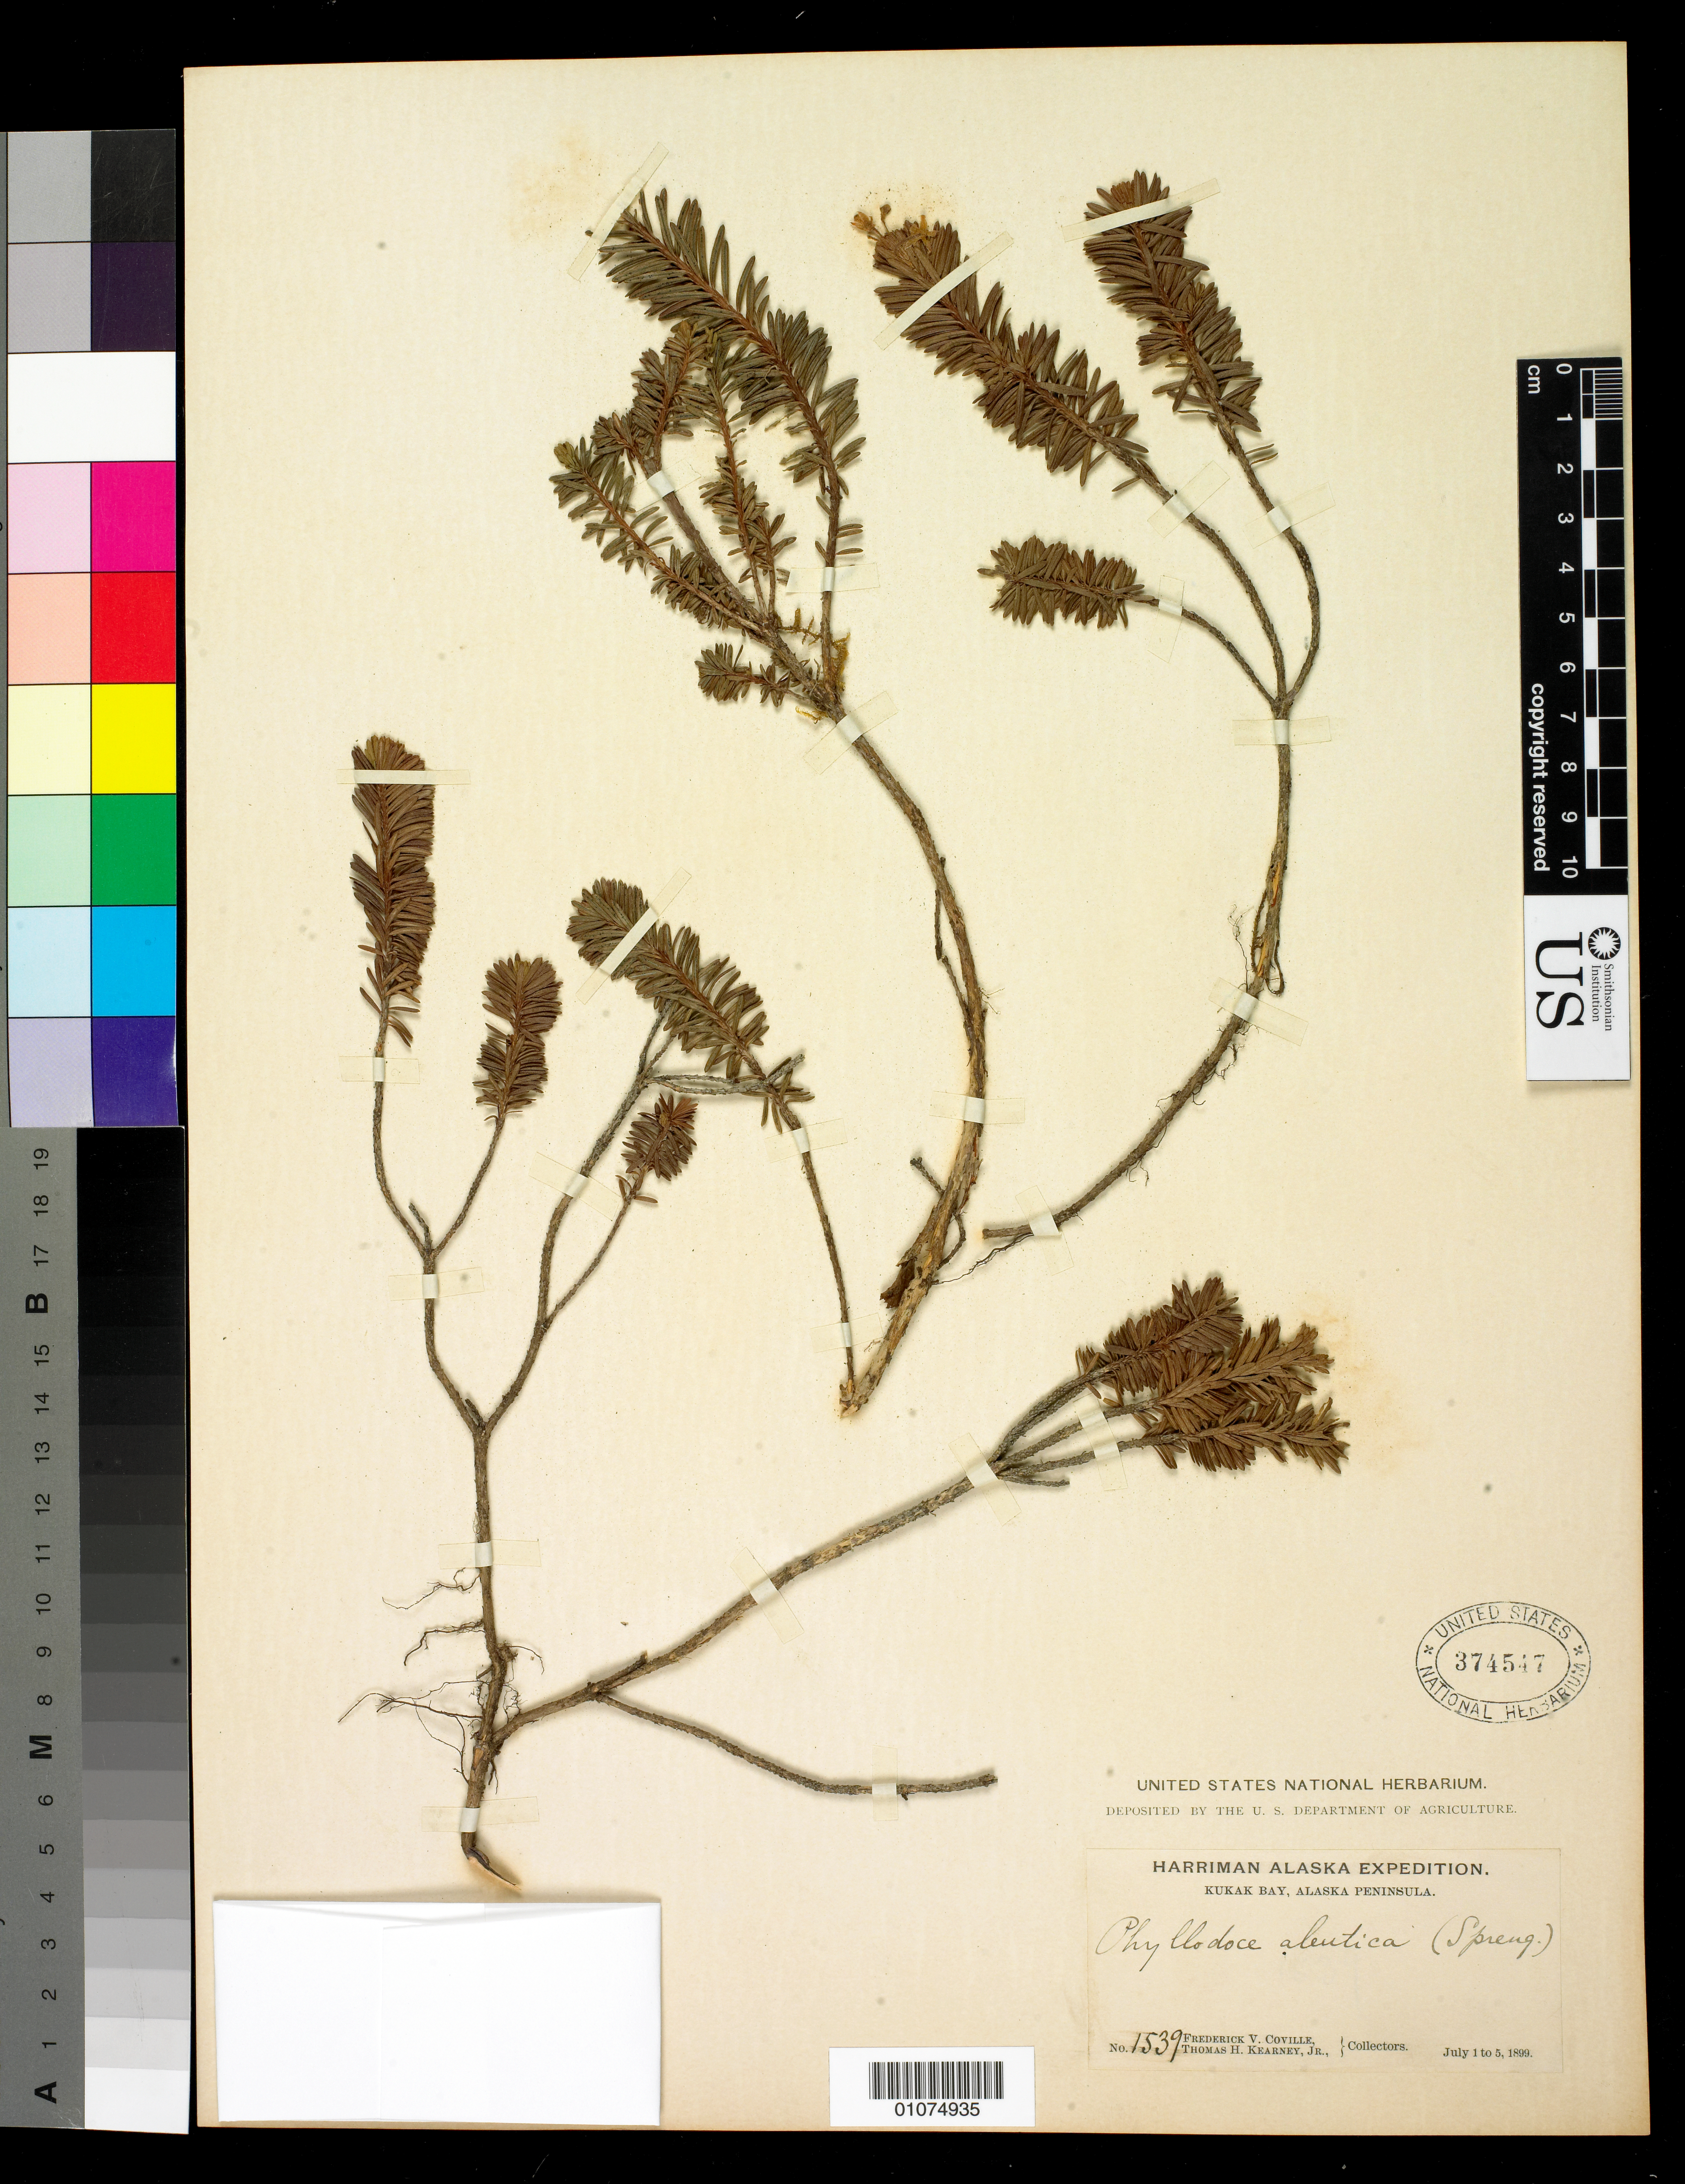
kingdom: Plantae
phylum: Tracheophyta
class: Magnoliopsida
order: Ericales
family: Ericaceae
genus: Phyllodoce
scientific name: Phyllodoce aleutica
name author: (Spreng.) A. Heller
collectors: F. V. Coville & T. H. Kearney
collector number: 1539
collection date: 1899-07-01/1899-07-05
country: United States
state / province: Alaska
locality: Kukak Bay, Alaska Peninsula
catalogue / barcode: US 374547